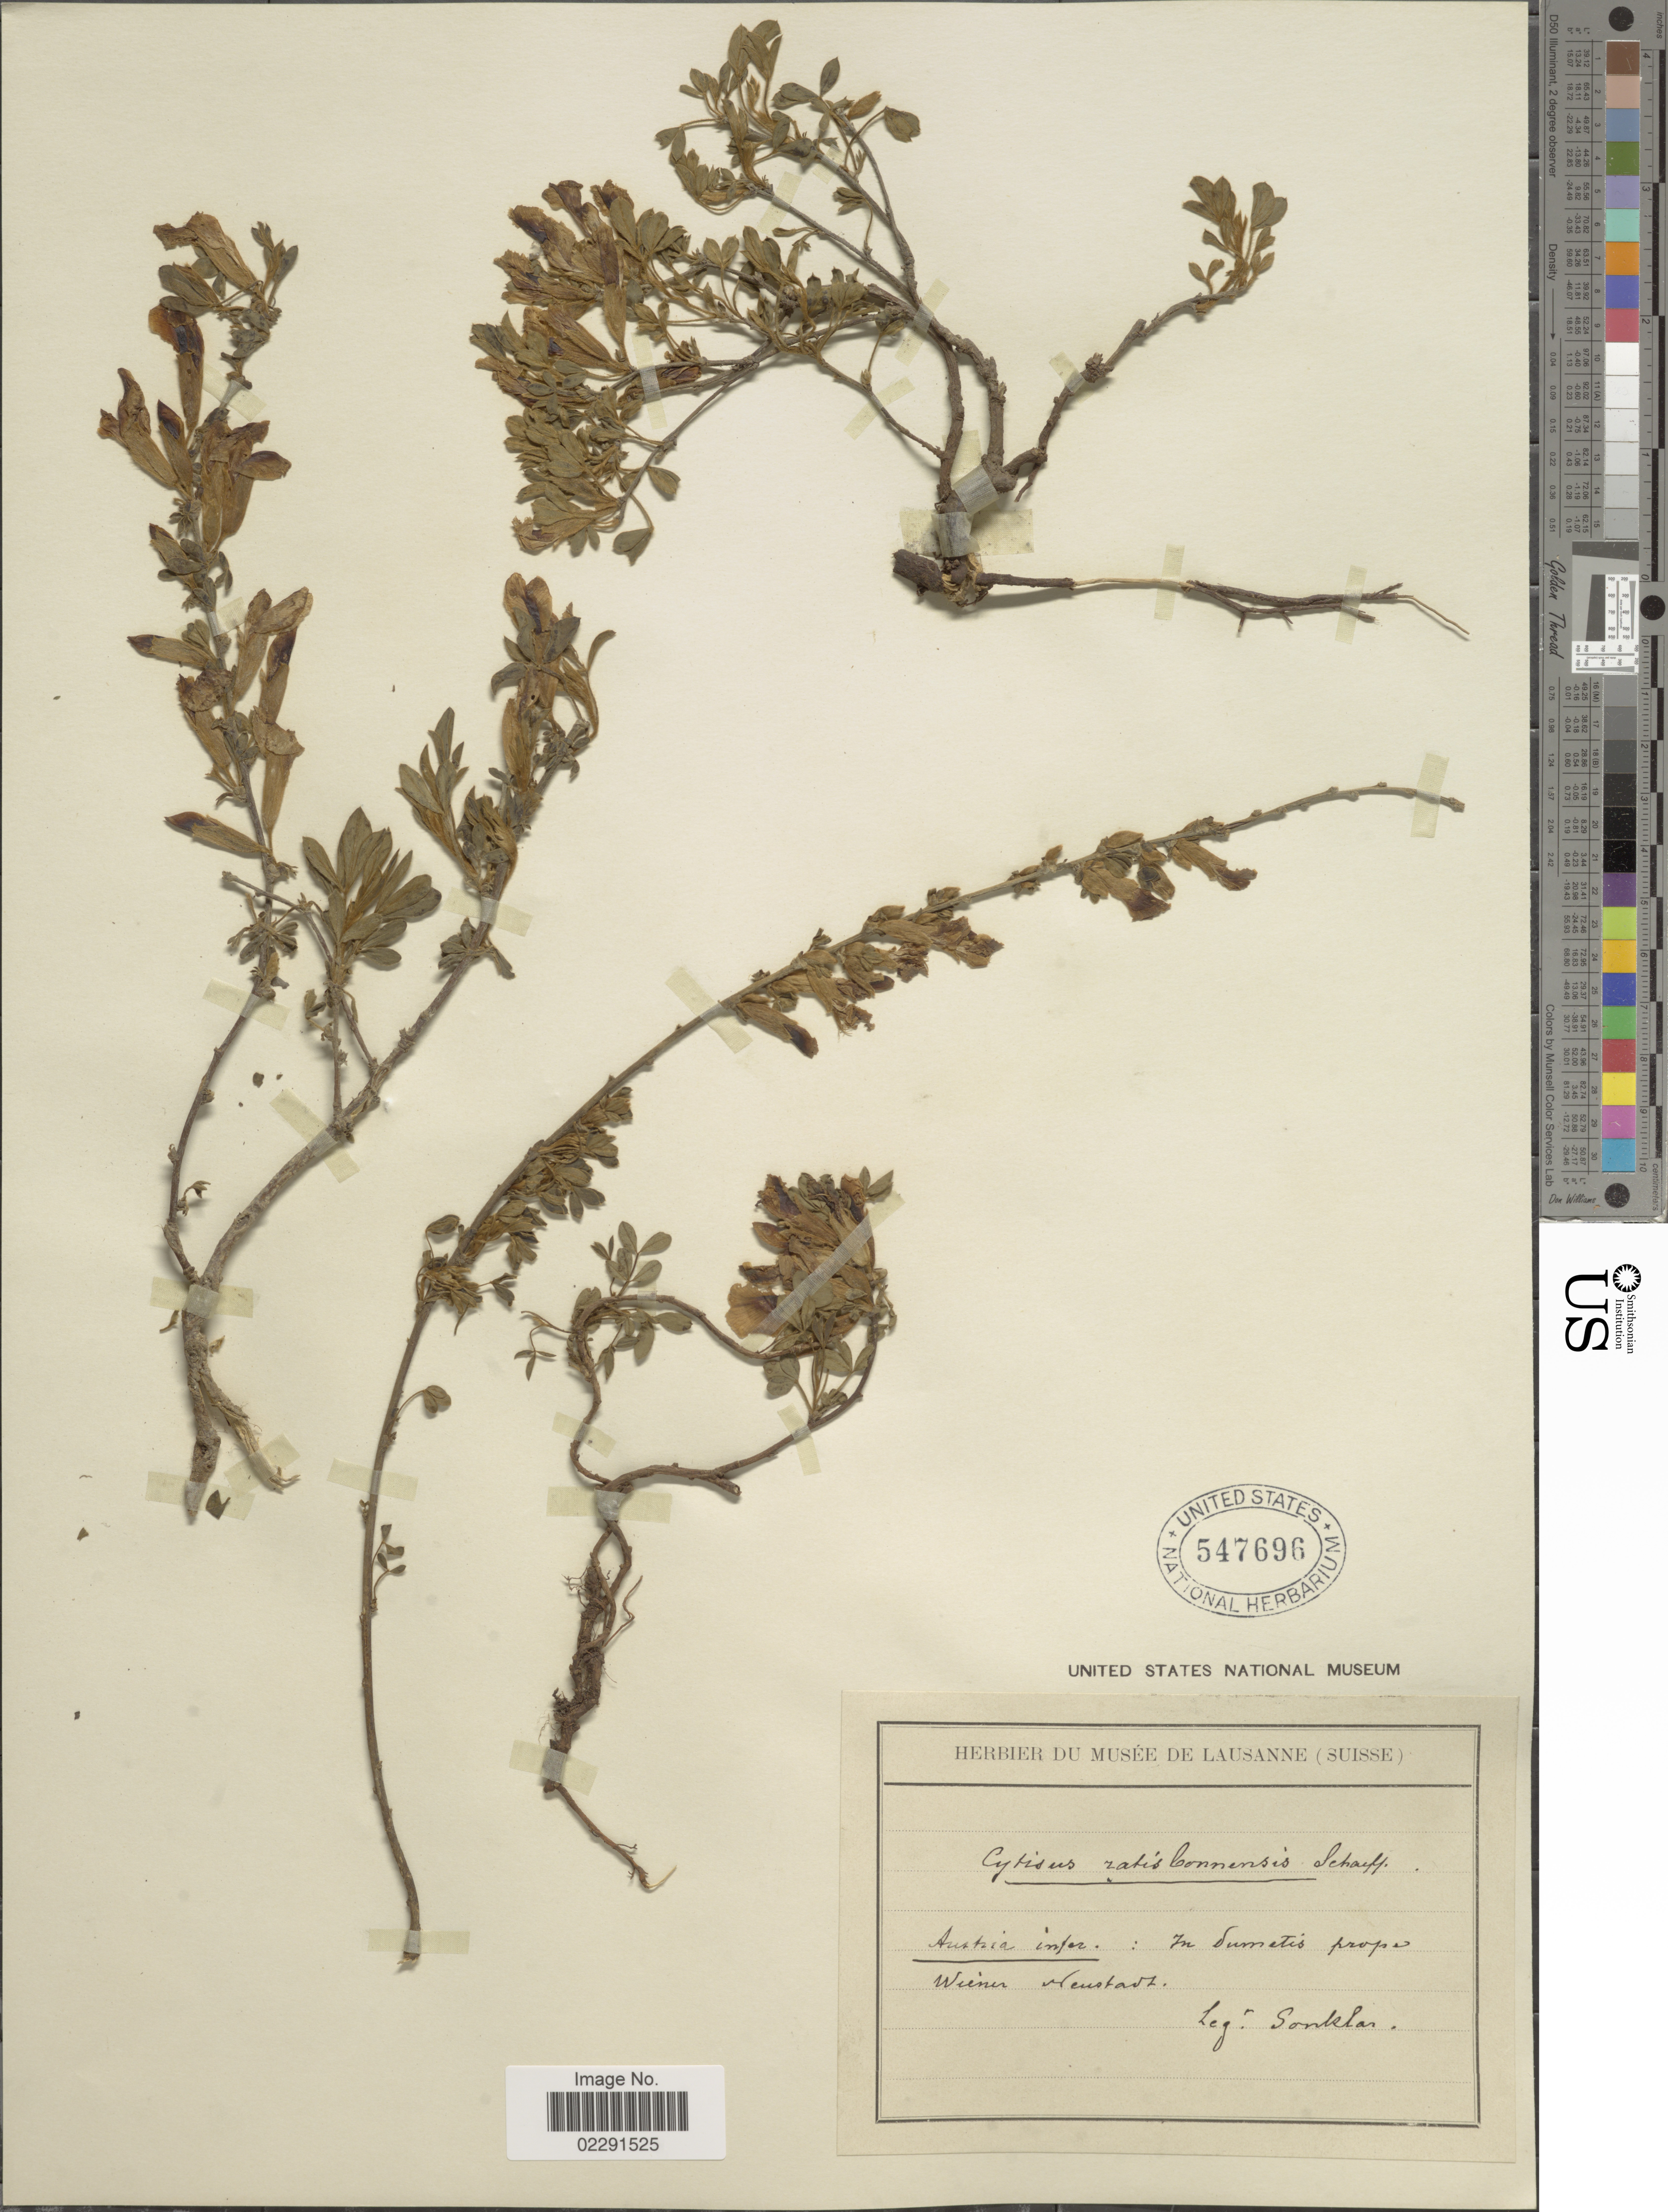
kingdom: Plantae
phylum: Tracheophyta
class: Magnoliopsida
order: Fabales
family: Fabaceae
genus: Cytisus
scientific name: Cytisus ratisbonensis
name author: Schaeff.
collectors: Sonklar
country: Austria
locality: Austria infer.: In dumetis prope Wiener Neustadt. [interpreted]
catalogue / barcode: US 547696